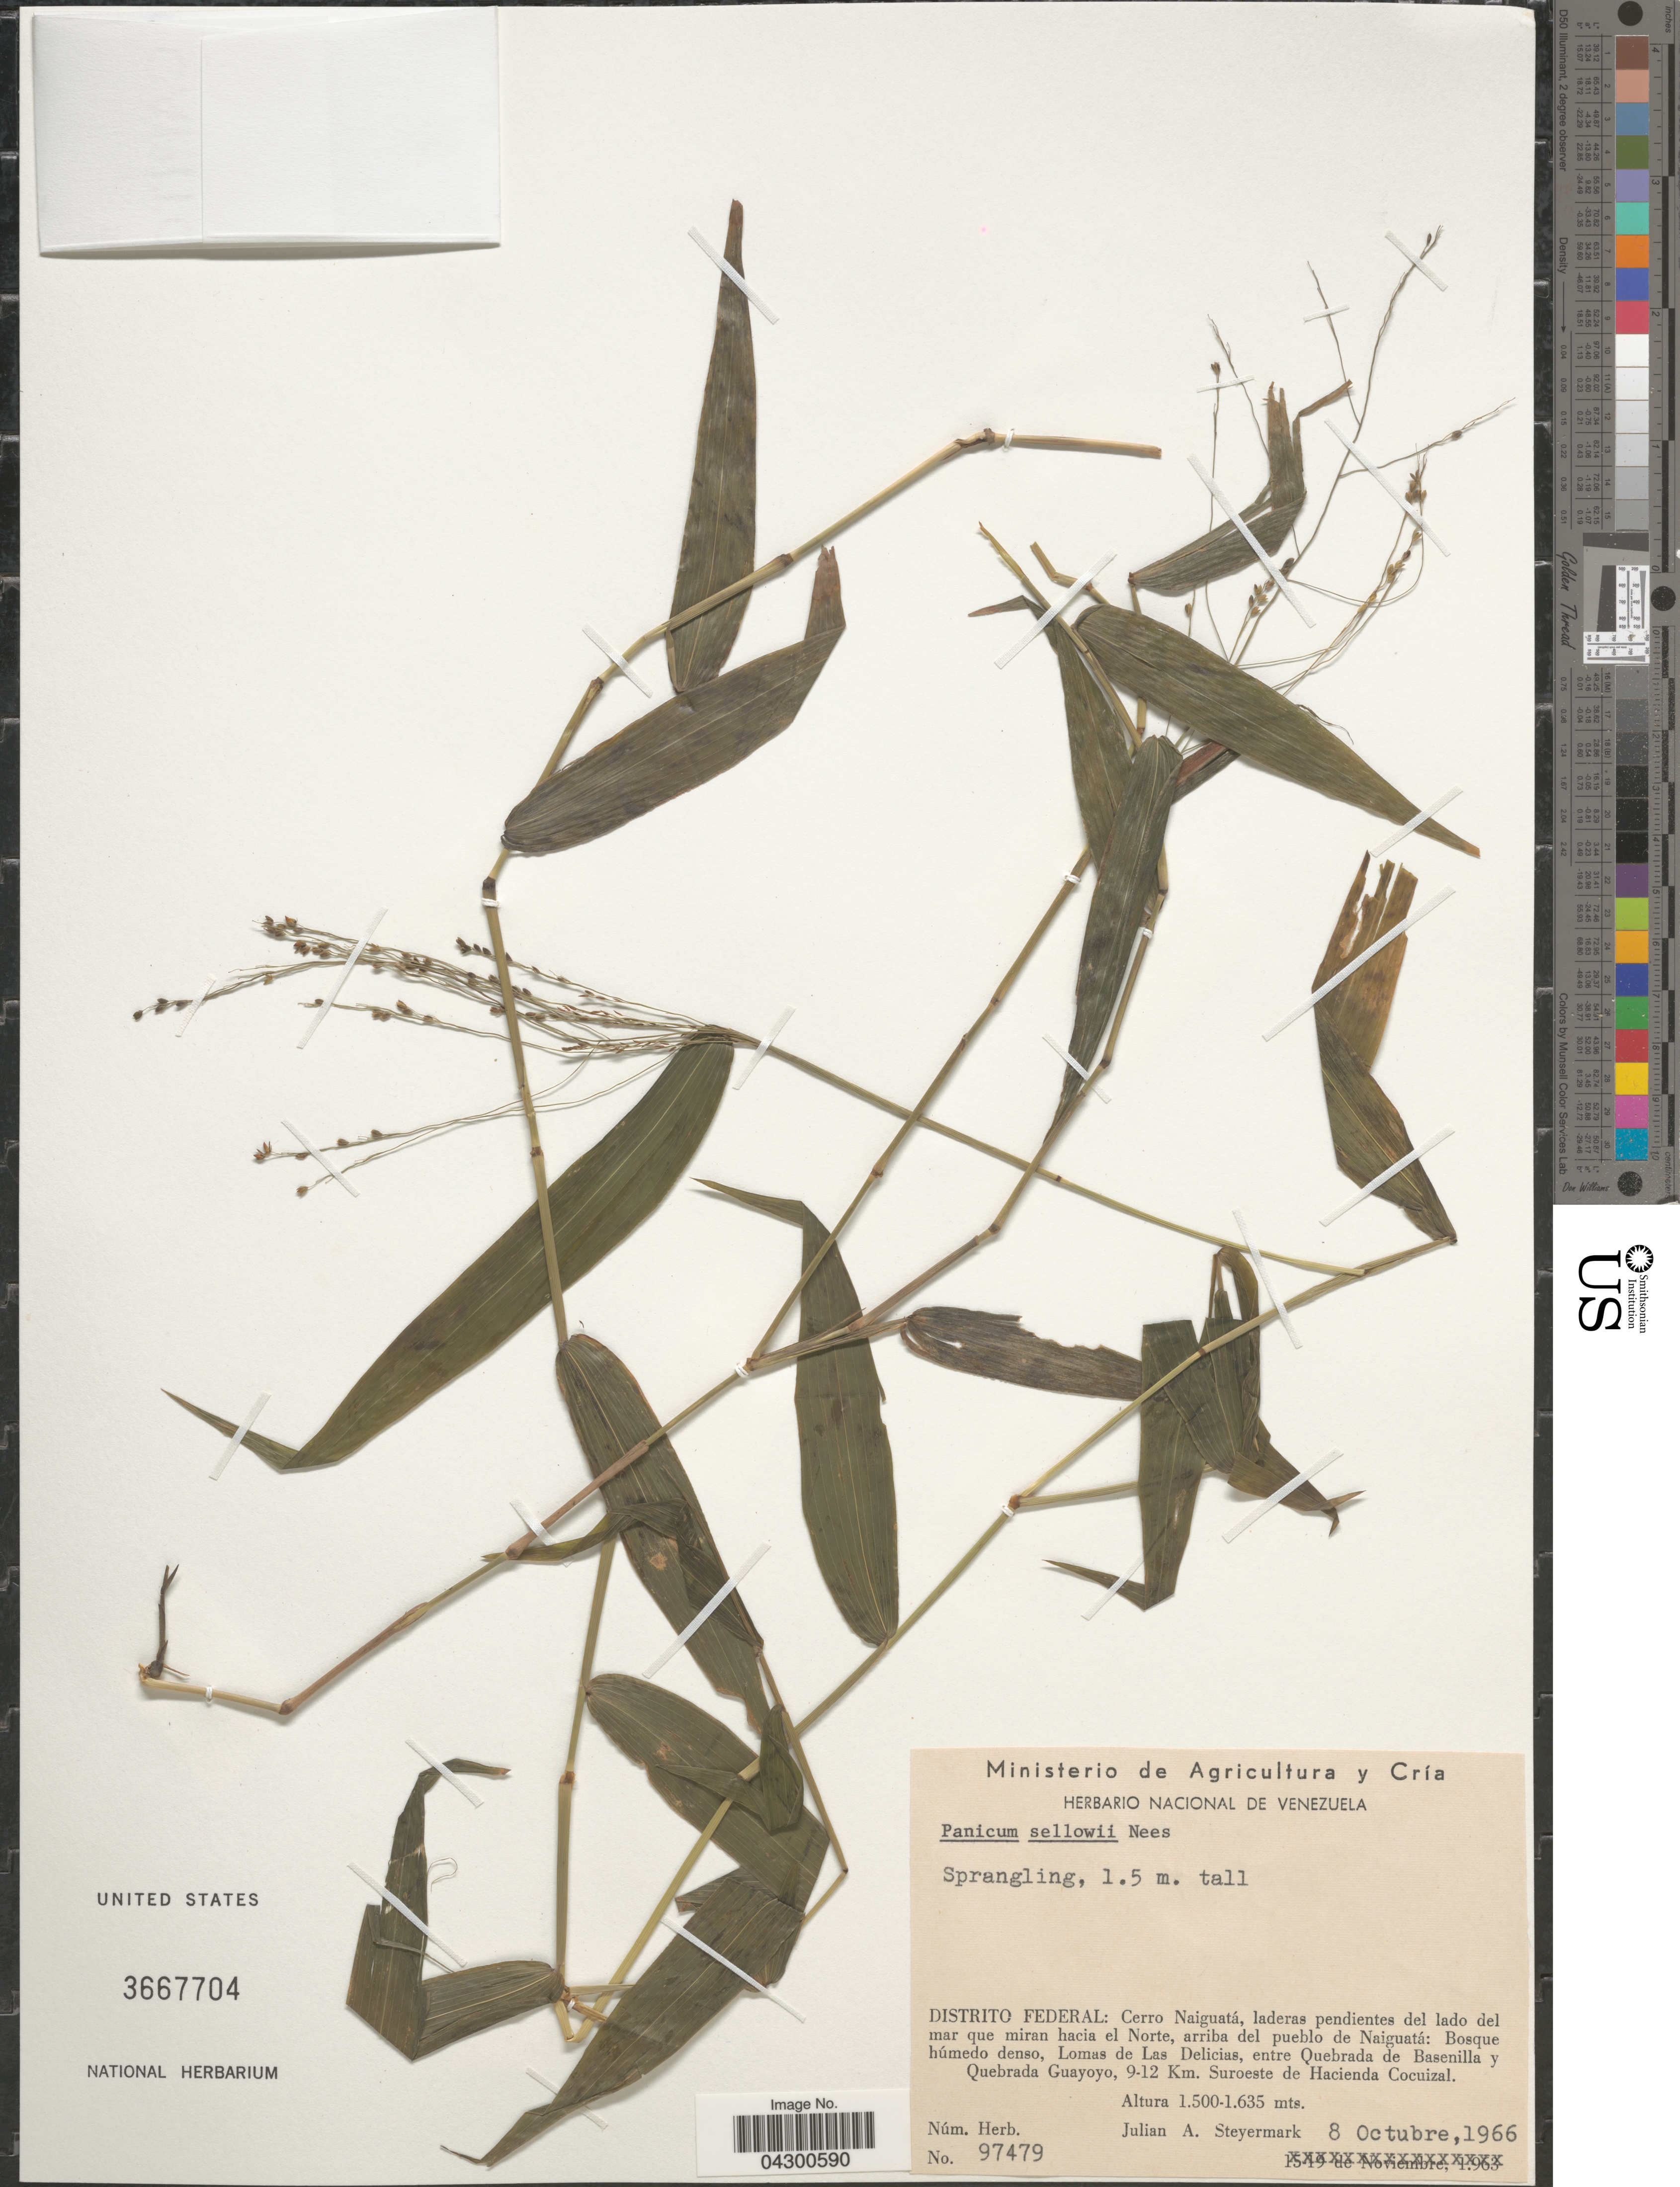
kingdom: Plantae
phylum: Tracheophyta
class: Liliopsida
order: Poales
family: Poaceae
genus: Panicum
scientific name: Panicum sellowii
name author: Nees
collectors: J. Steyermark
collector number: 97479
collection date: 1966-10-08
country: Venezuela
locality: Distrito Federal: Cerro Naiguatá, laderas pendientes del lado del mar que miran hacia el Norte, arriba del pueblo de Naiguatá: Bosque húmedo denso, Lomas de Las Delicias, entre Quebrada de Basenilla y Quebrada Guayoy, 9-12 Km. Suroeste de Hacienda Cocuizal.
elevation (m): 1500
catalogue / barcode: US 3667704